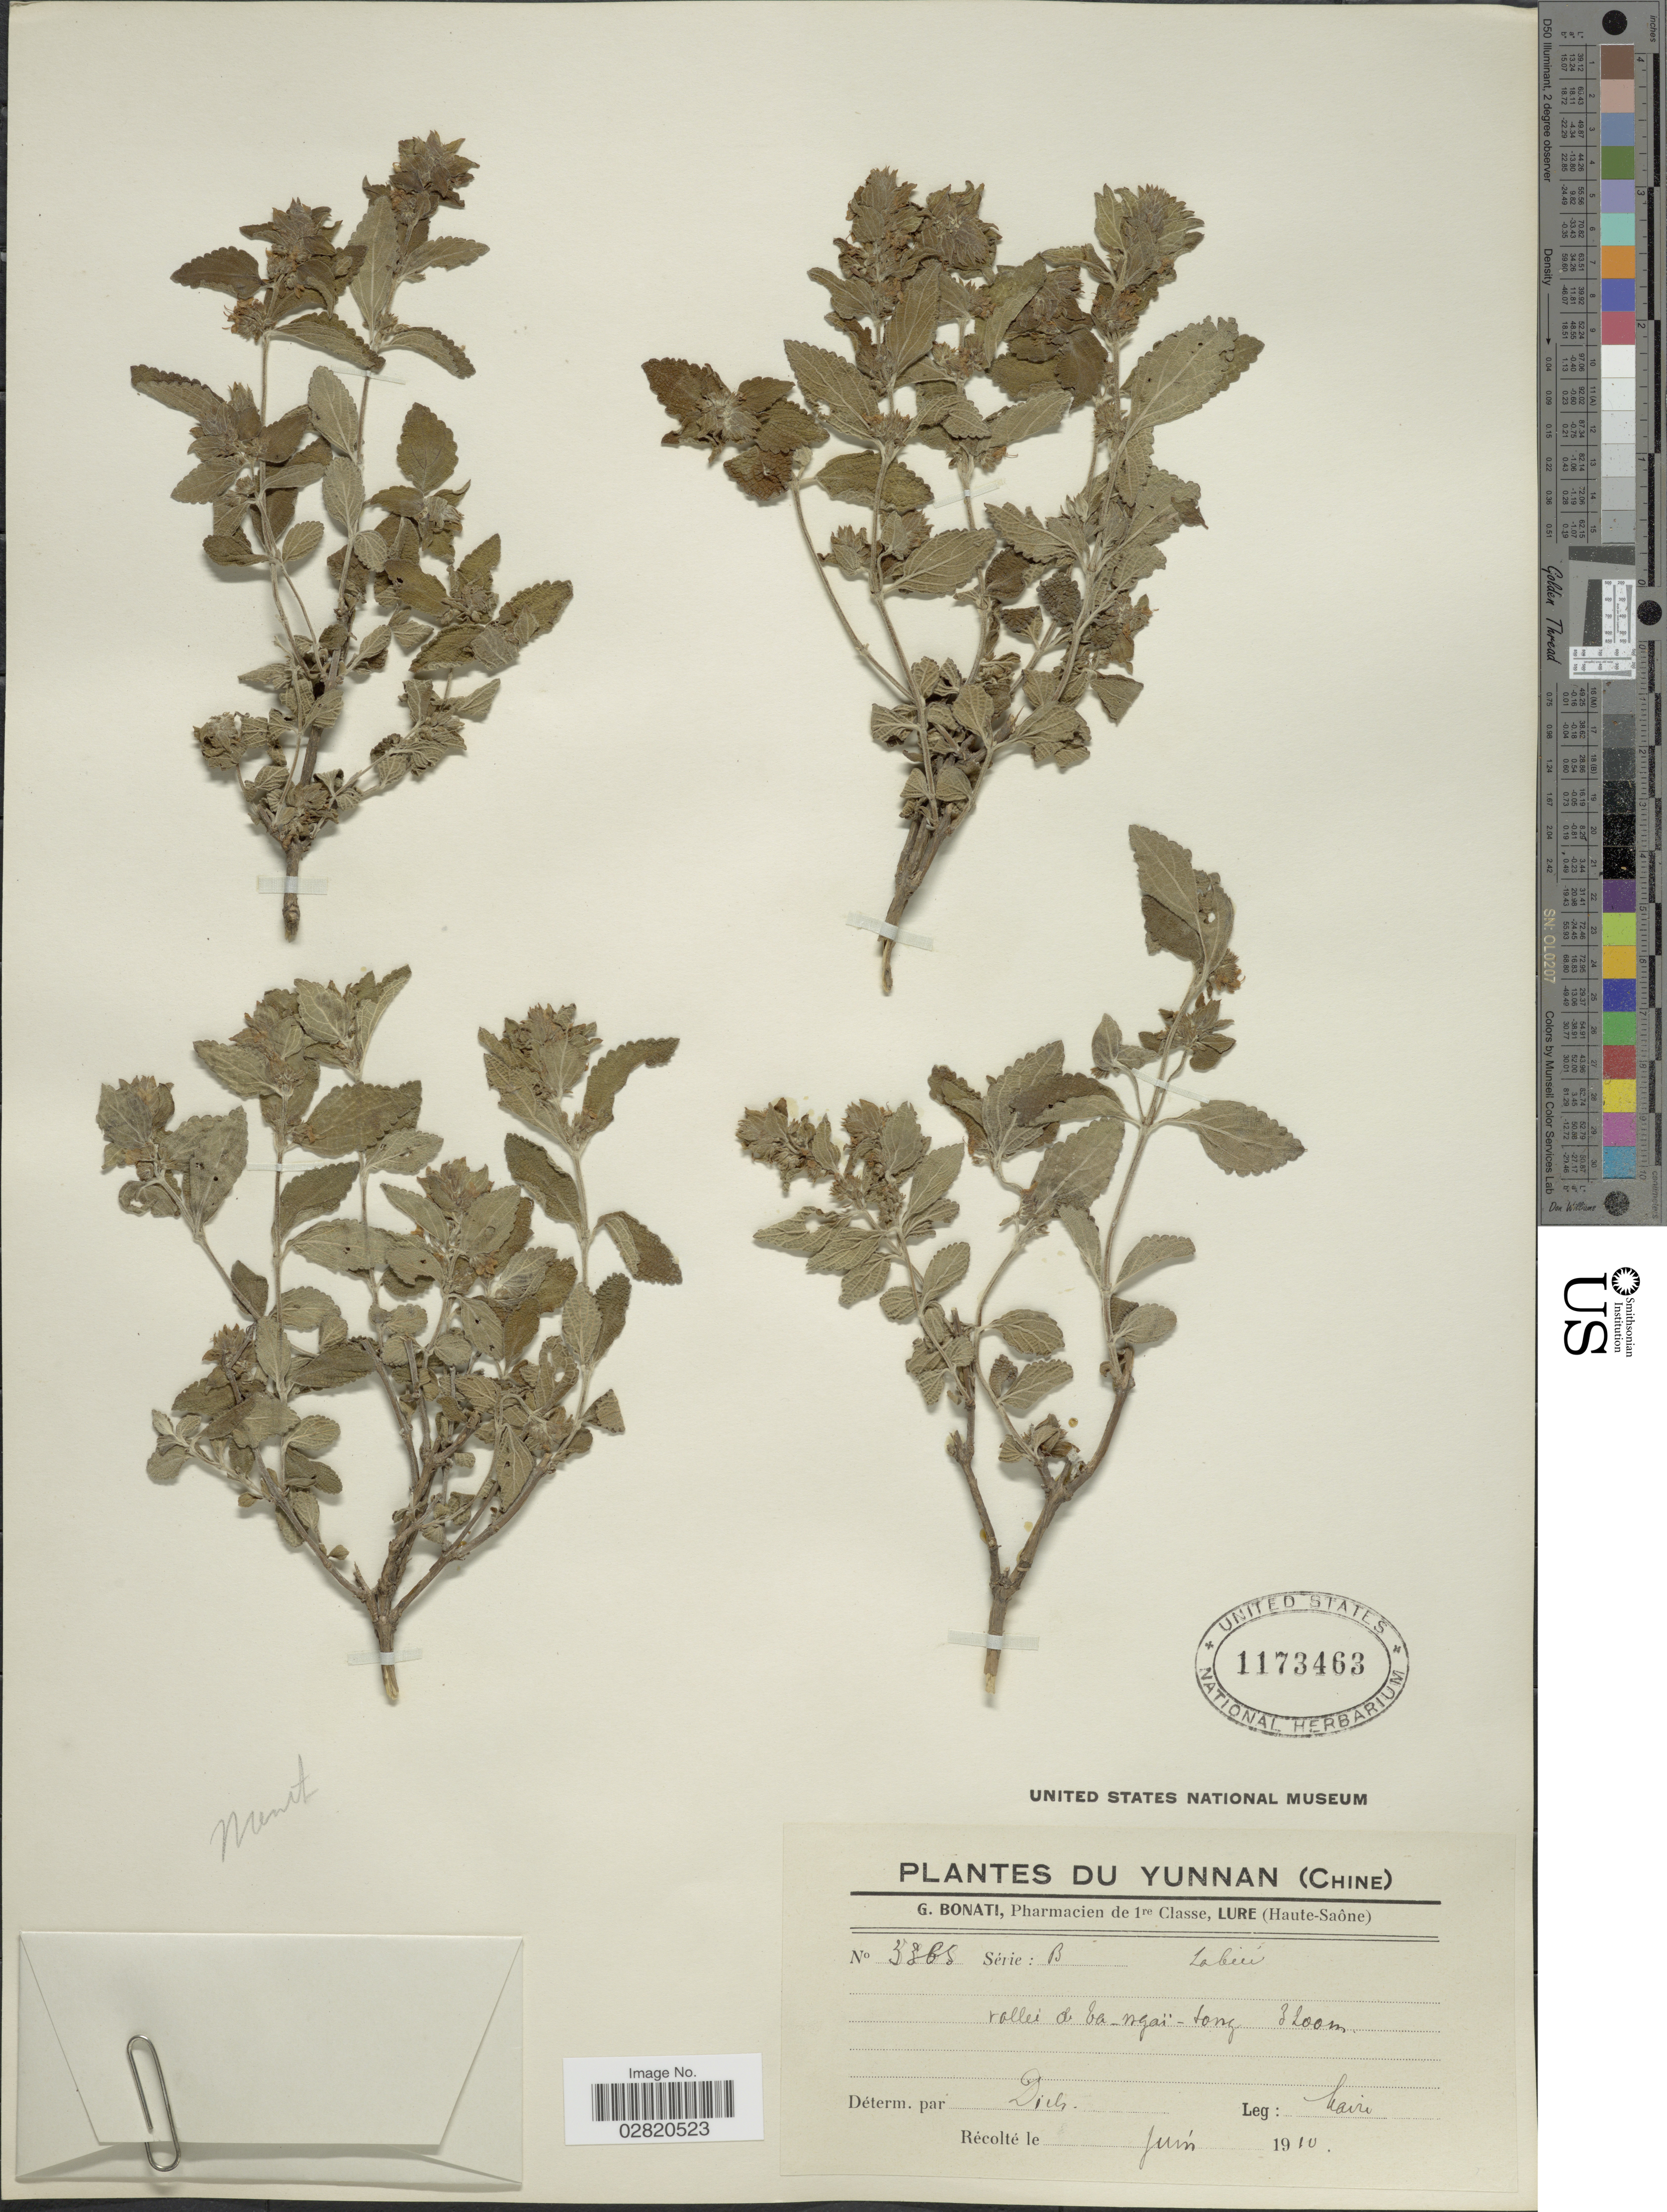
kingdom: Plantae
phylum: Tracheophyta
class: Magnoliopsida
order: Lamiales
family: Lamiaceae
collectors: Maire, --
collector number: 3365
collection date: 1910-06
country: China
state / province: Yunnan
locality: Vallei de bai-ngaïi tong. [interpreted]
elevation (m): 3200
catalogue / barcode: US 1173463